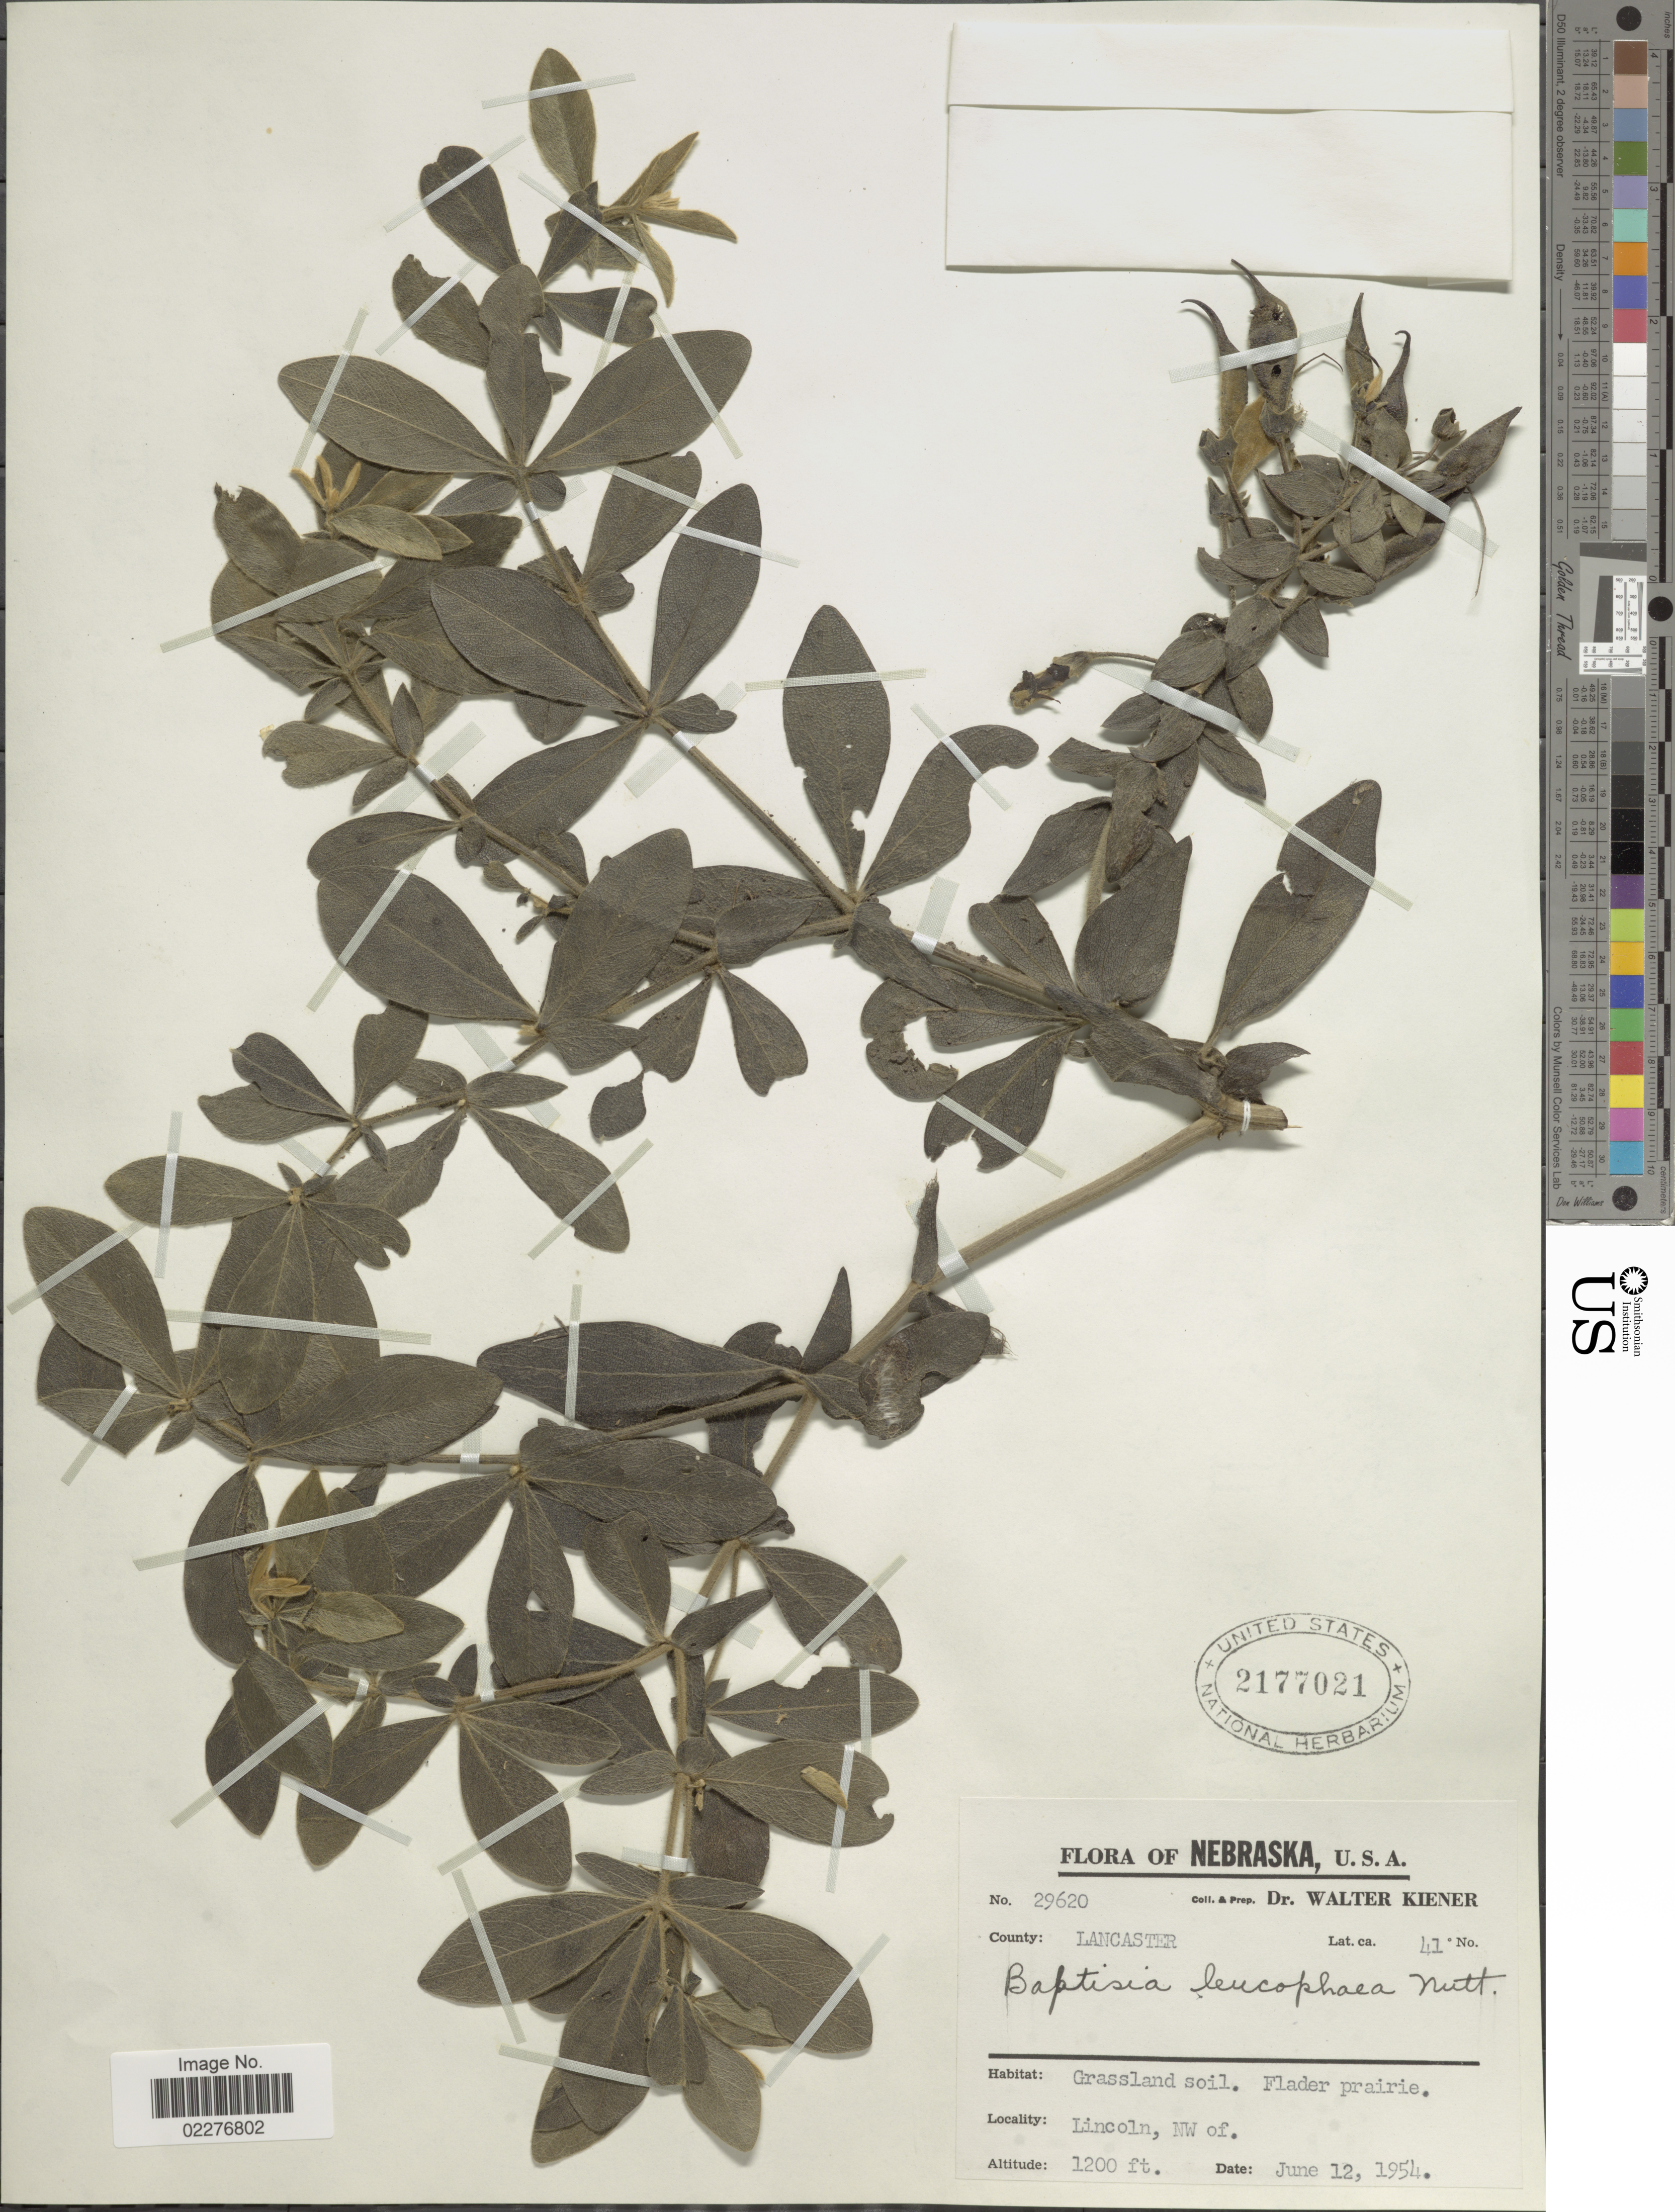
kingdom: Plantae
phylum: Tracheophyta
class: Magnoliopsida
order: Fabales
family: Fabaceae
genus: Baptisia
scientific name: Baptisia leucophaea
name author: Nutt.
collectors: W. Kiener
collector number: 29620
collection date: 1954-06-12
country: United States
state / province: Nebraska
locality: Lancaster, Grassland soil. Flader prairie, Lincoln, NW of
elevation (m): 366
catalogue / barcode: US 2177021